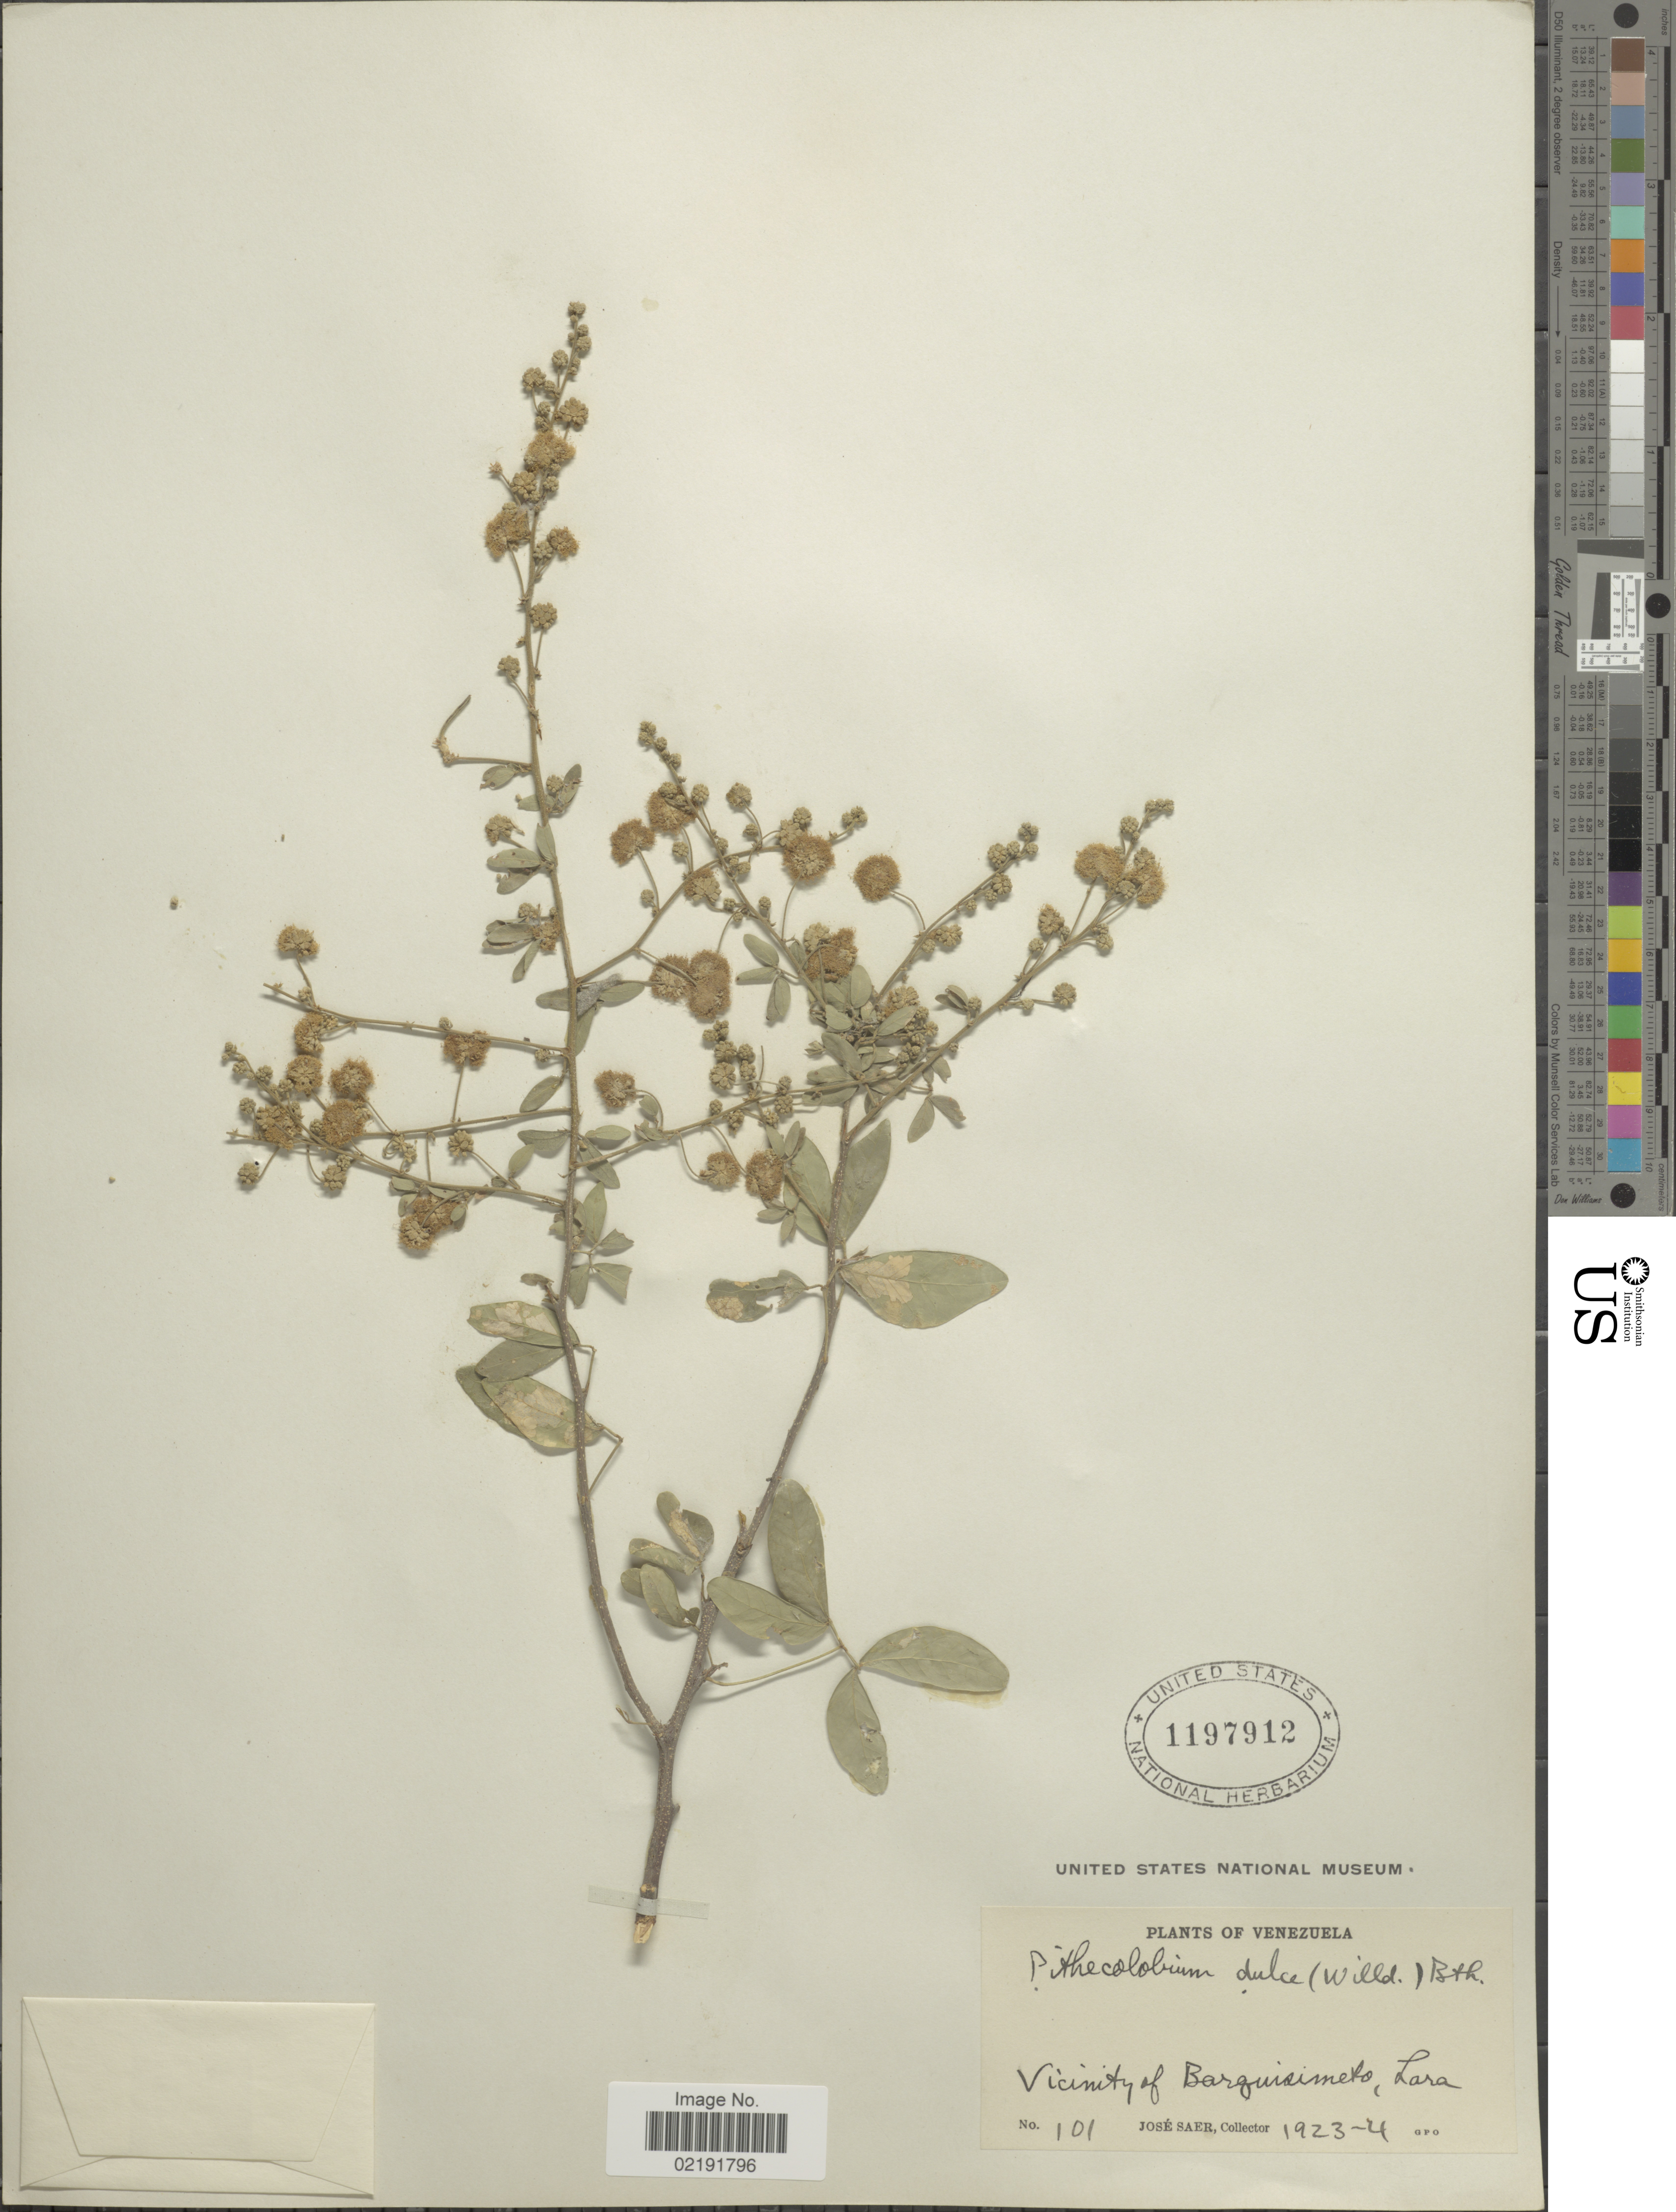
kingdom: Plantae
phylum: Tracheophyta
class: Magnoliopsida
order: Fabales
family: Fabaceae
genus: Pithecellobium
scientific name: Pithecellobium dulce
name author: (Roxb.) Benth.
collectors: J. Saer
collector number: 101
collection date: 1923-04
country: Venezuela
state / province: Lara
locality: Vicinity of Barguisimeto, Lara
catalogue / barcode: US 1197912